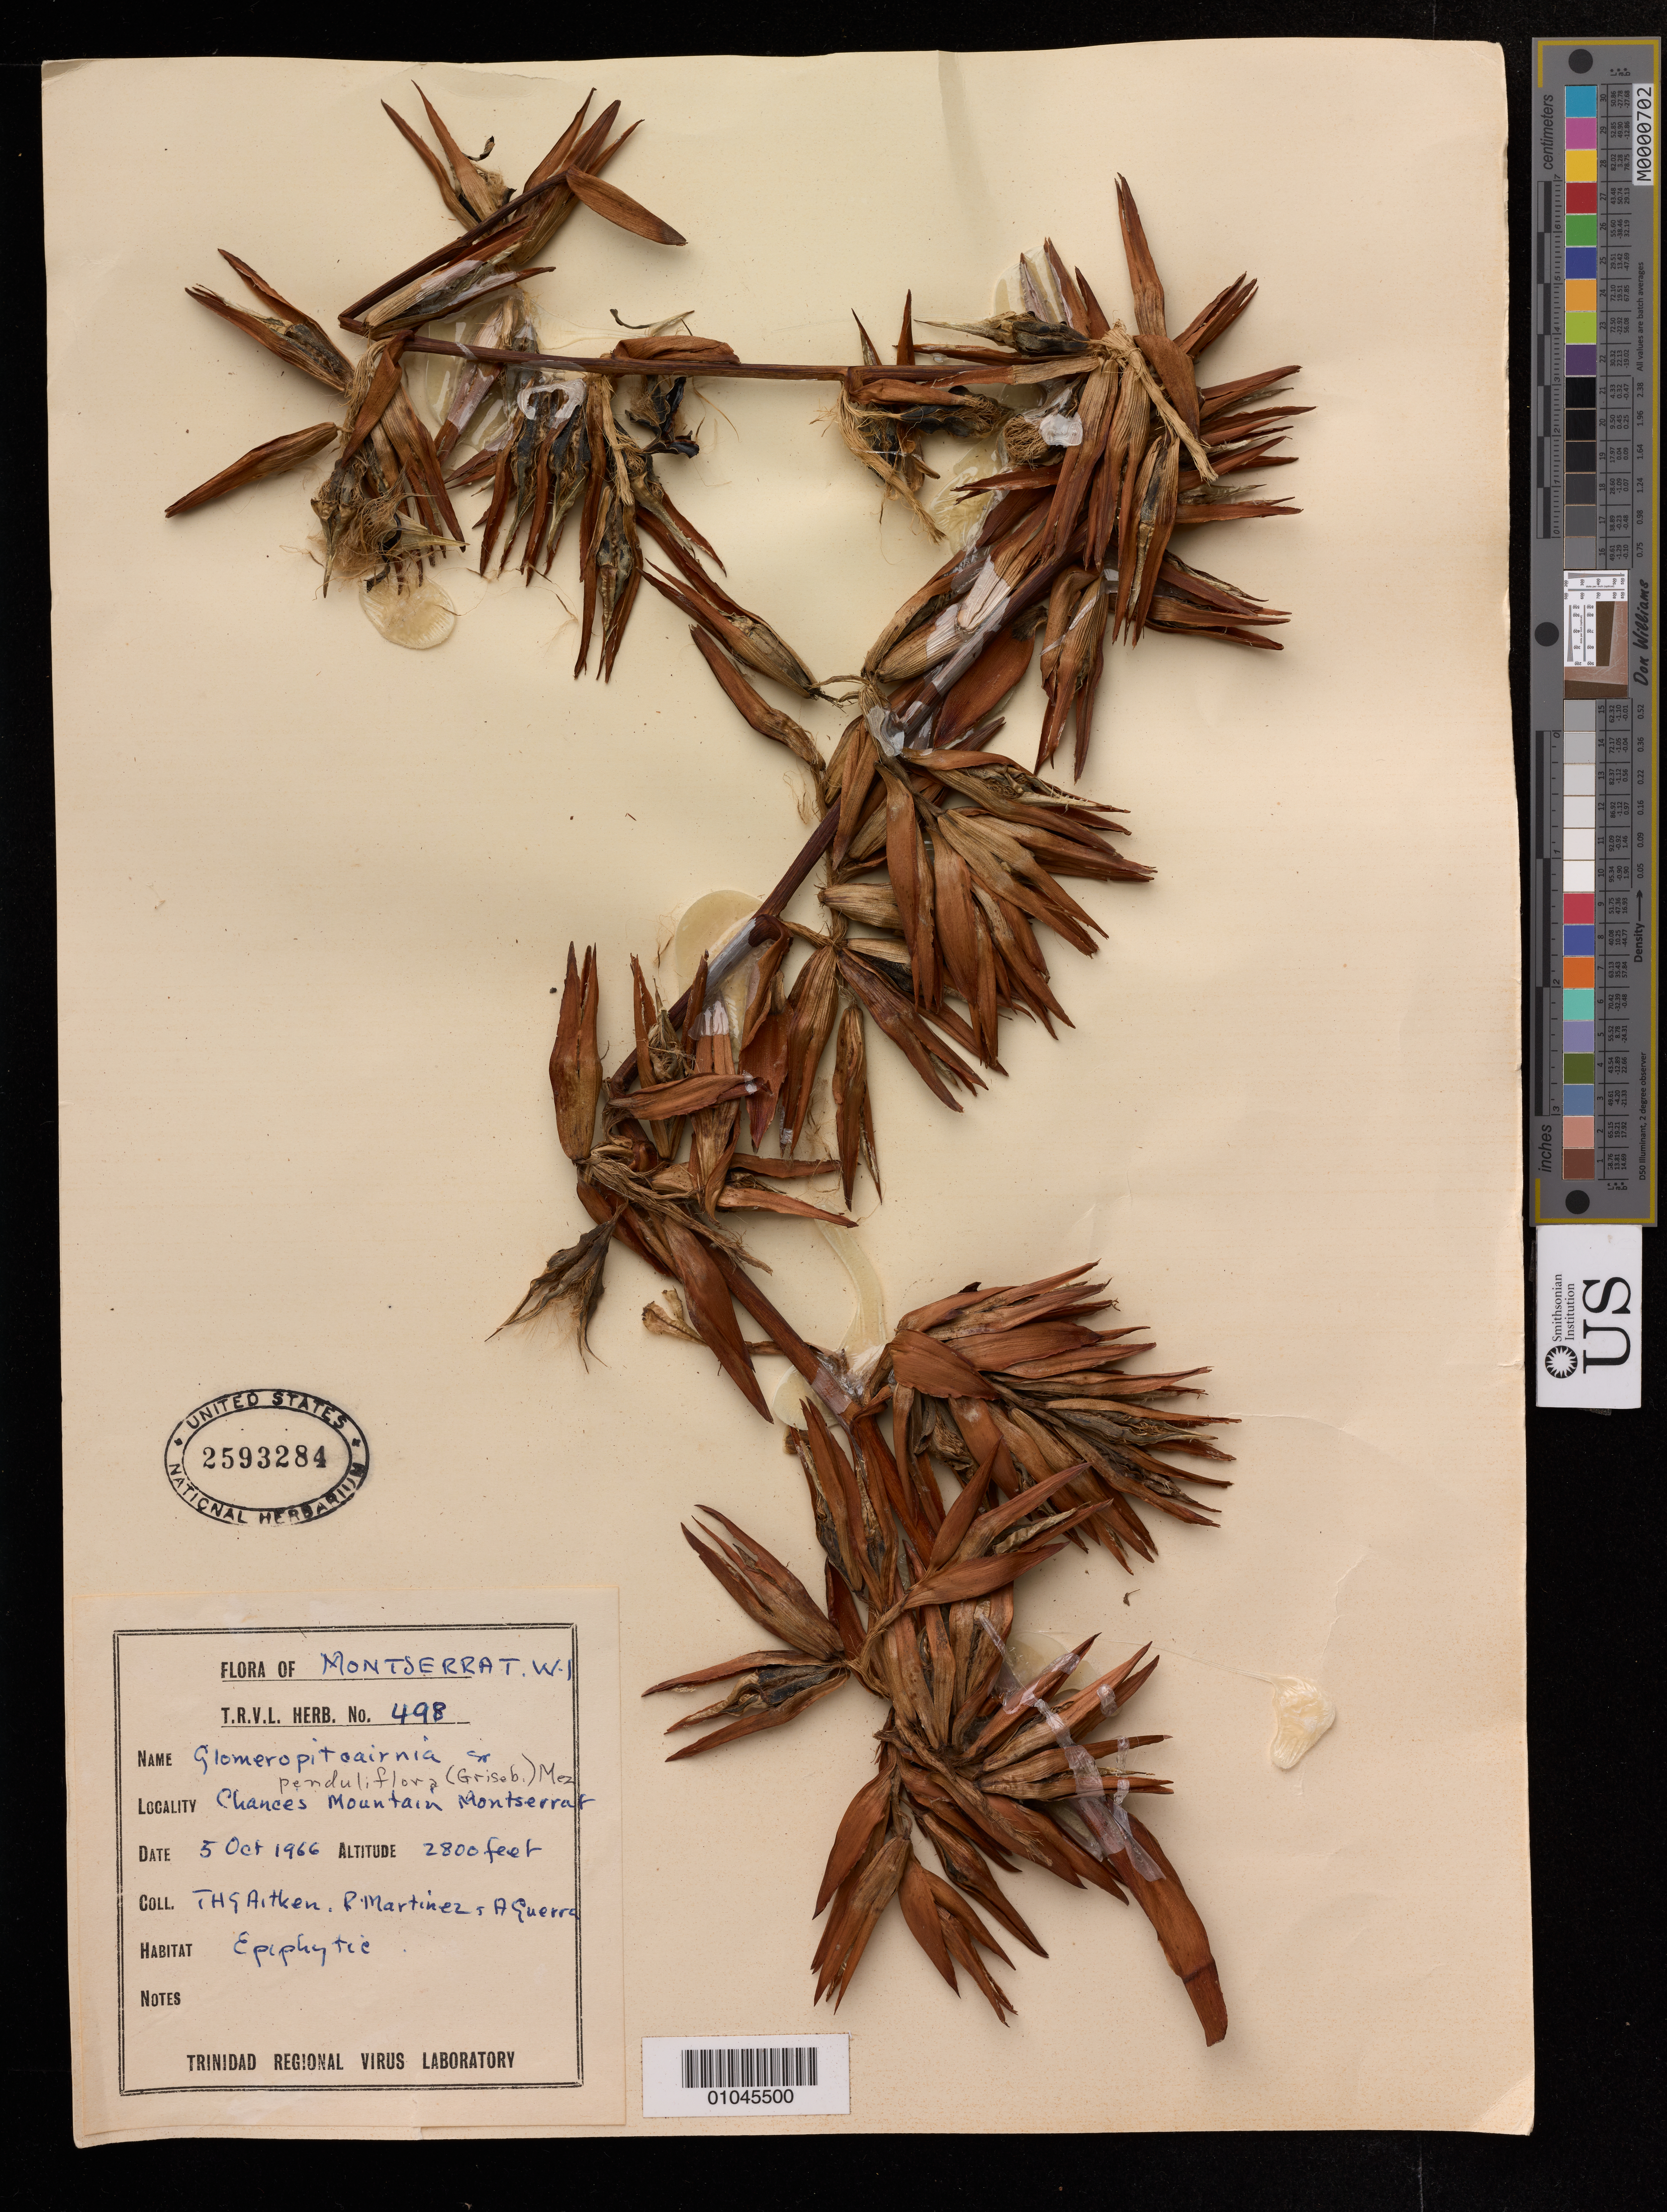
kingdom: Plantae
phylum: Tracheophyta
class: Liliopsida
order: Poales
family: Bromeliaceae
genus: Glomeropitcairnia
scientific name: Glomeropitcairnia penduliflora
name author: (Griseb.) Mez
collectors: T. Aitken, R. Martinez & A. Guerra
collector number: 498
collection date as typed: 05 Oct 1966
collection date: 1966-10-05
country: Montserrat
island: Montserrat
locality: Chances Mountain Montserrat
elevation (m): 549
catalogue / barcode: US 2593284